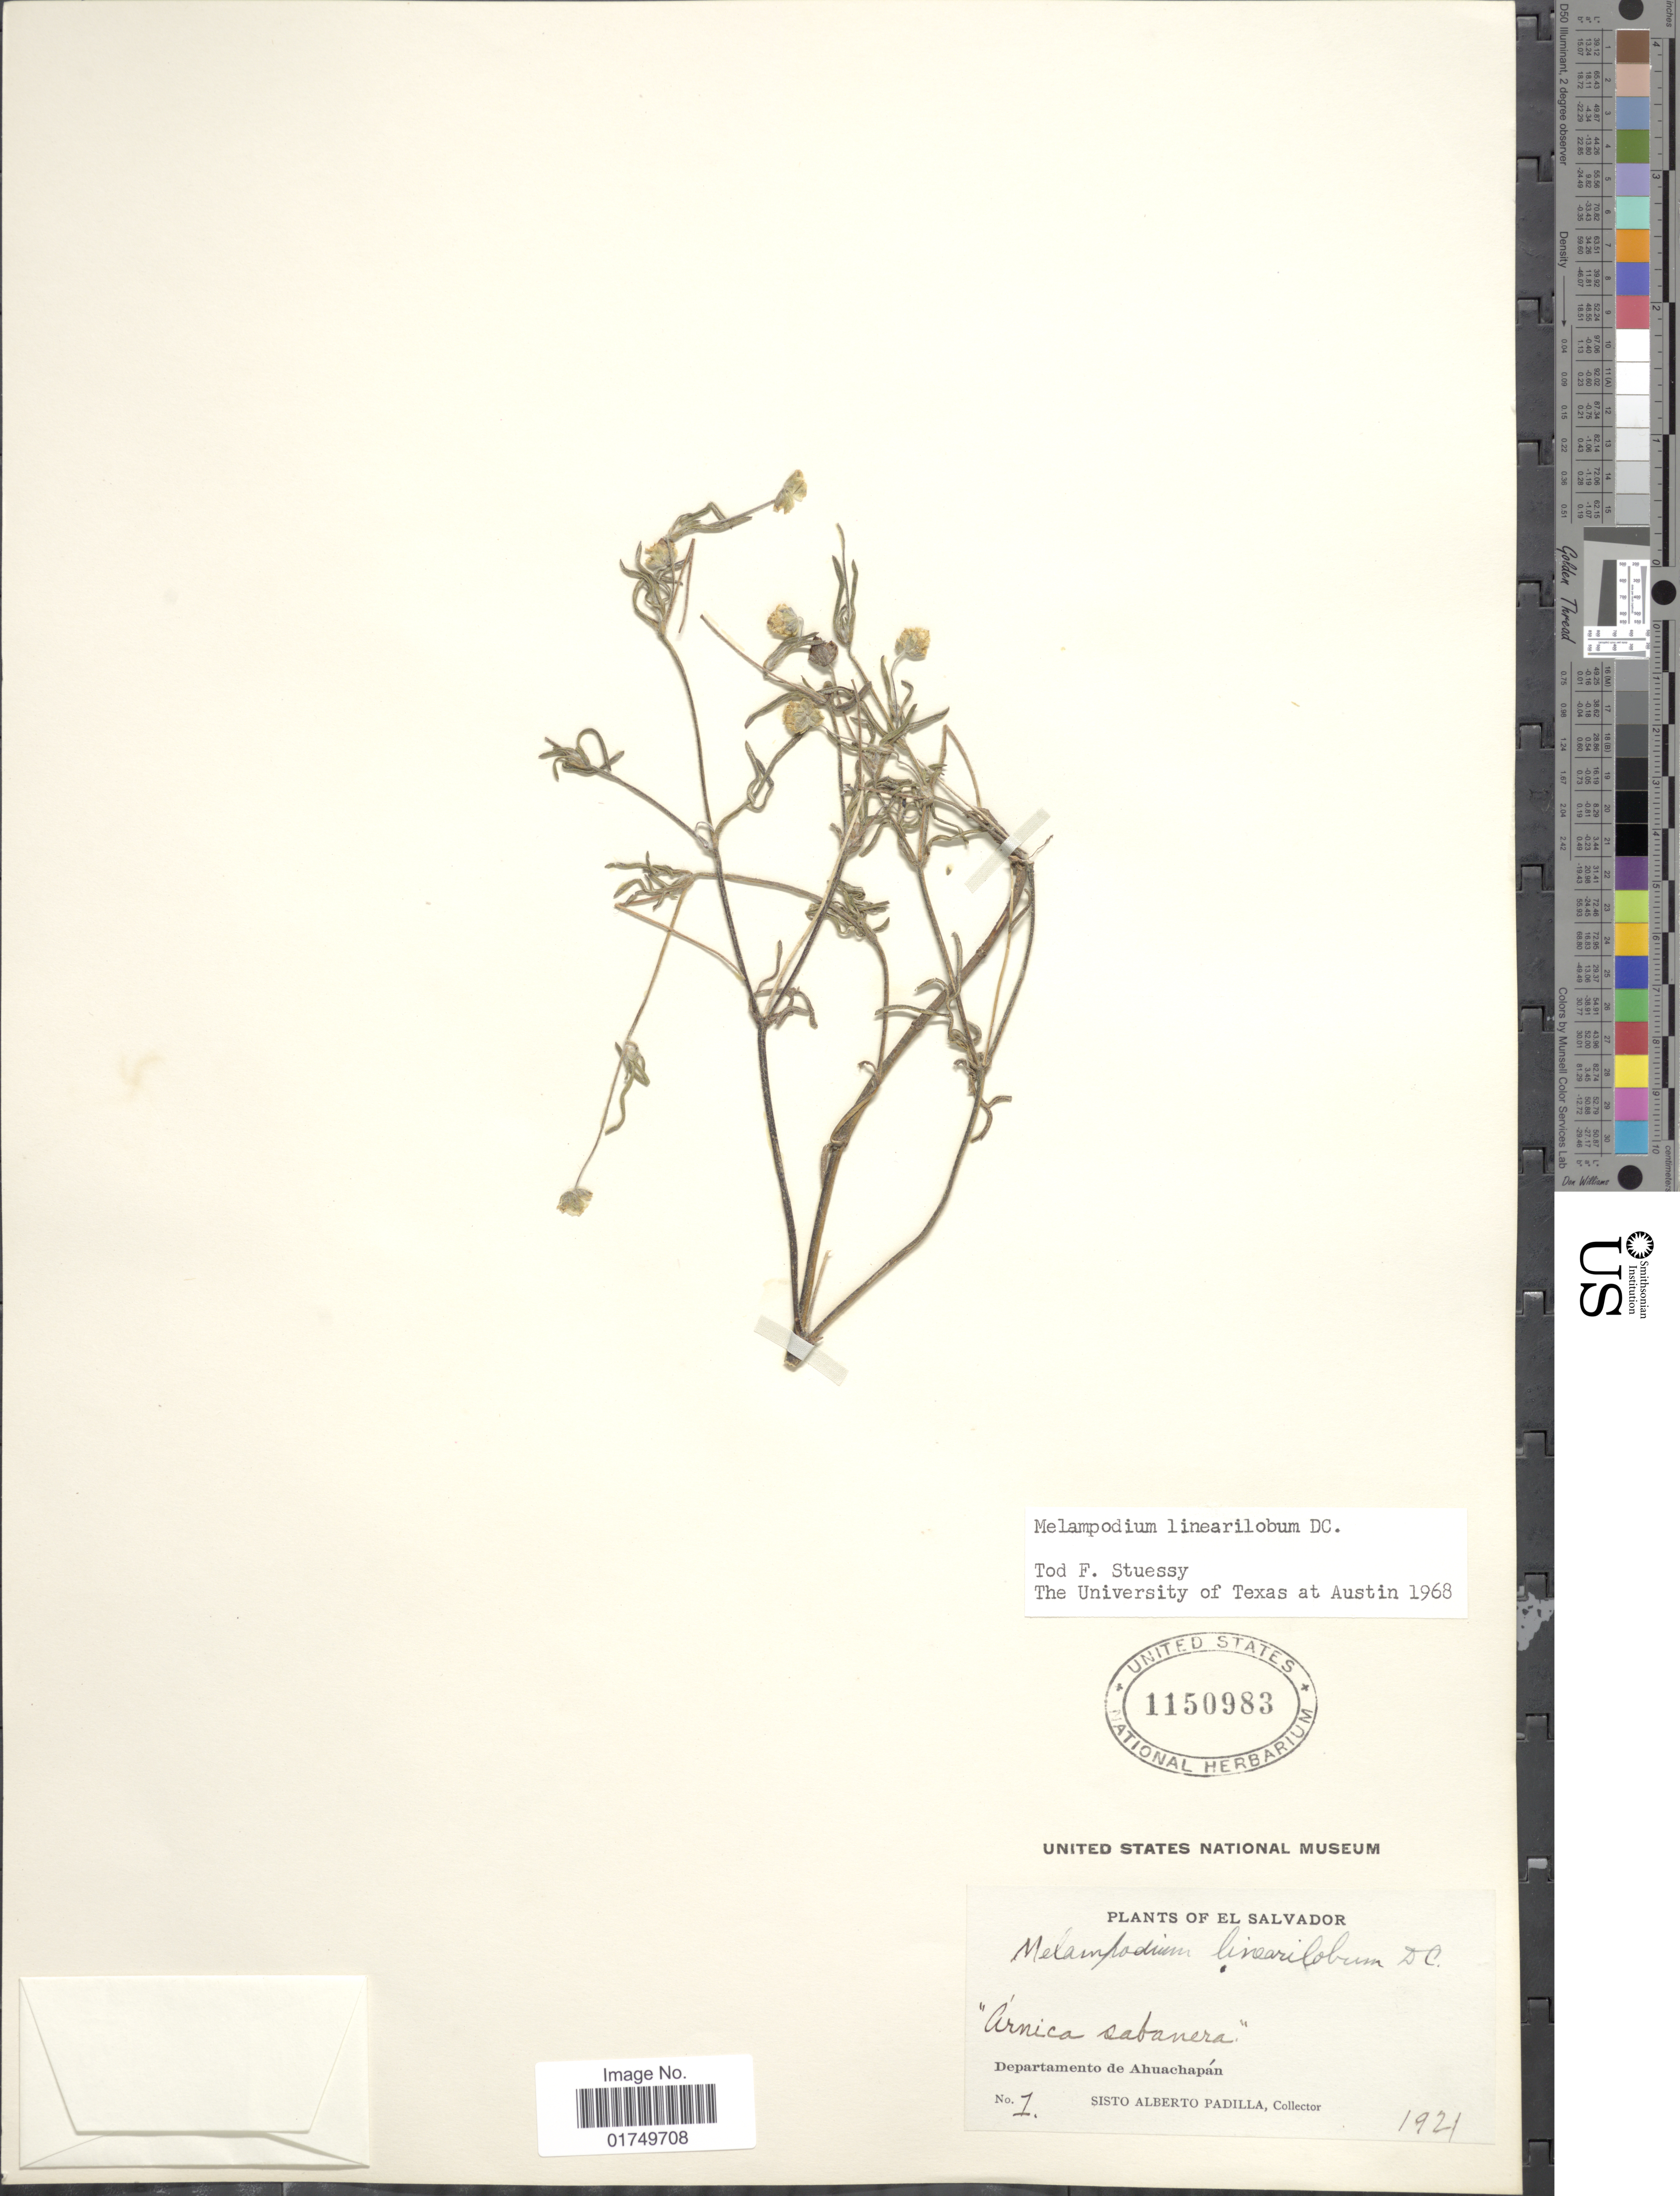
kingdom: Plantae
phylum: Tracheophyta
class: Magnoliopsida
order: Asterales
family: Asteraceae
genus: Melampodium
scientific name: Melampodium linearilobum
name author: DC.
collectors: S. A. Padilla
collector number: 1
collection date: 1921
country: El Salvador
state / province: Ahuachapan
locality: Arnica sabanera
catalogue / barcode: US 1150983